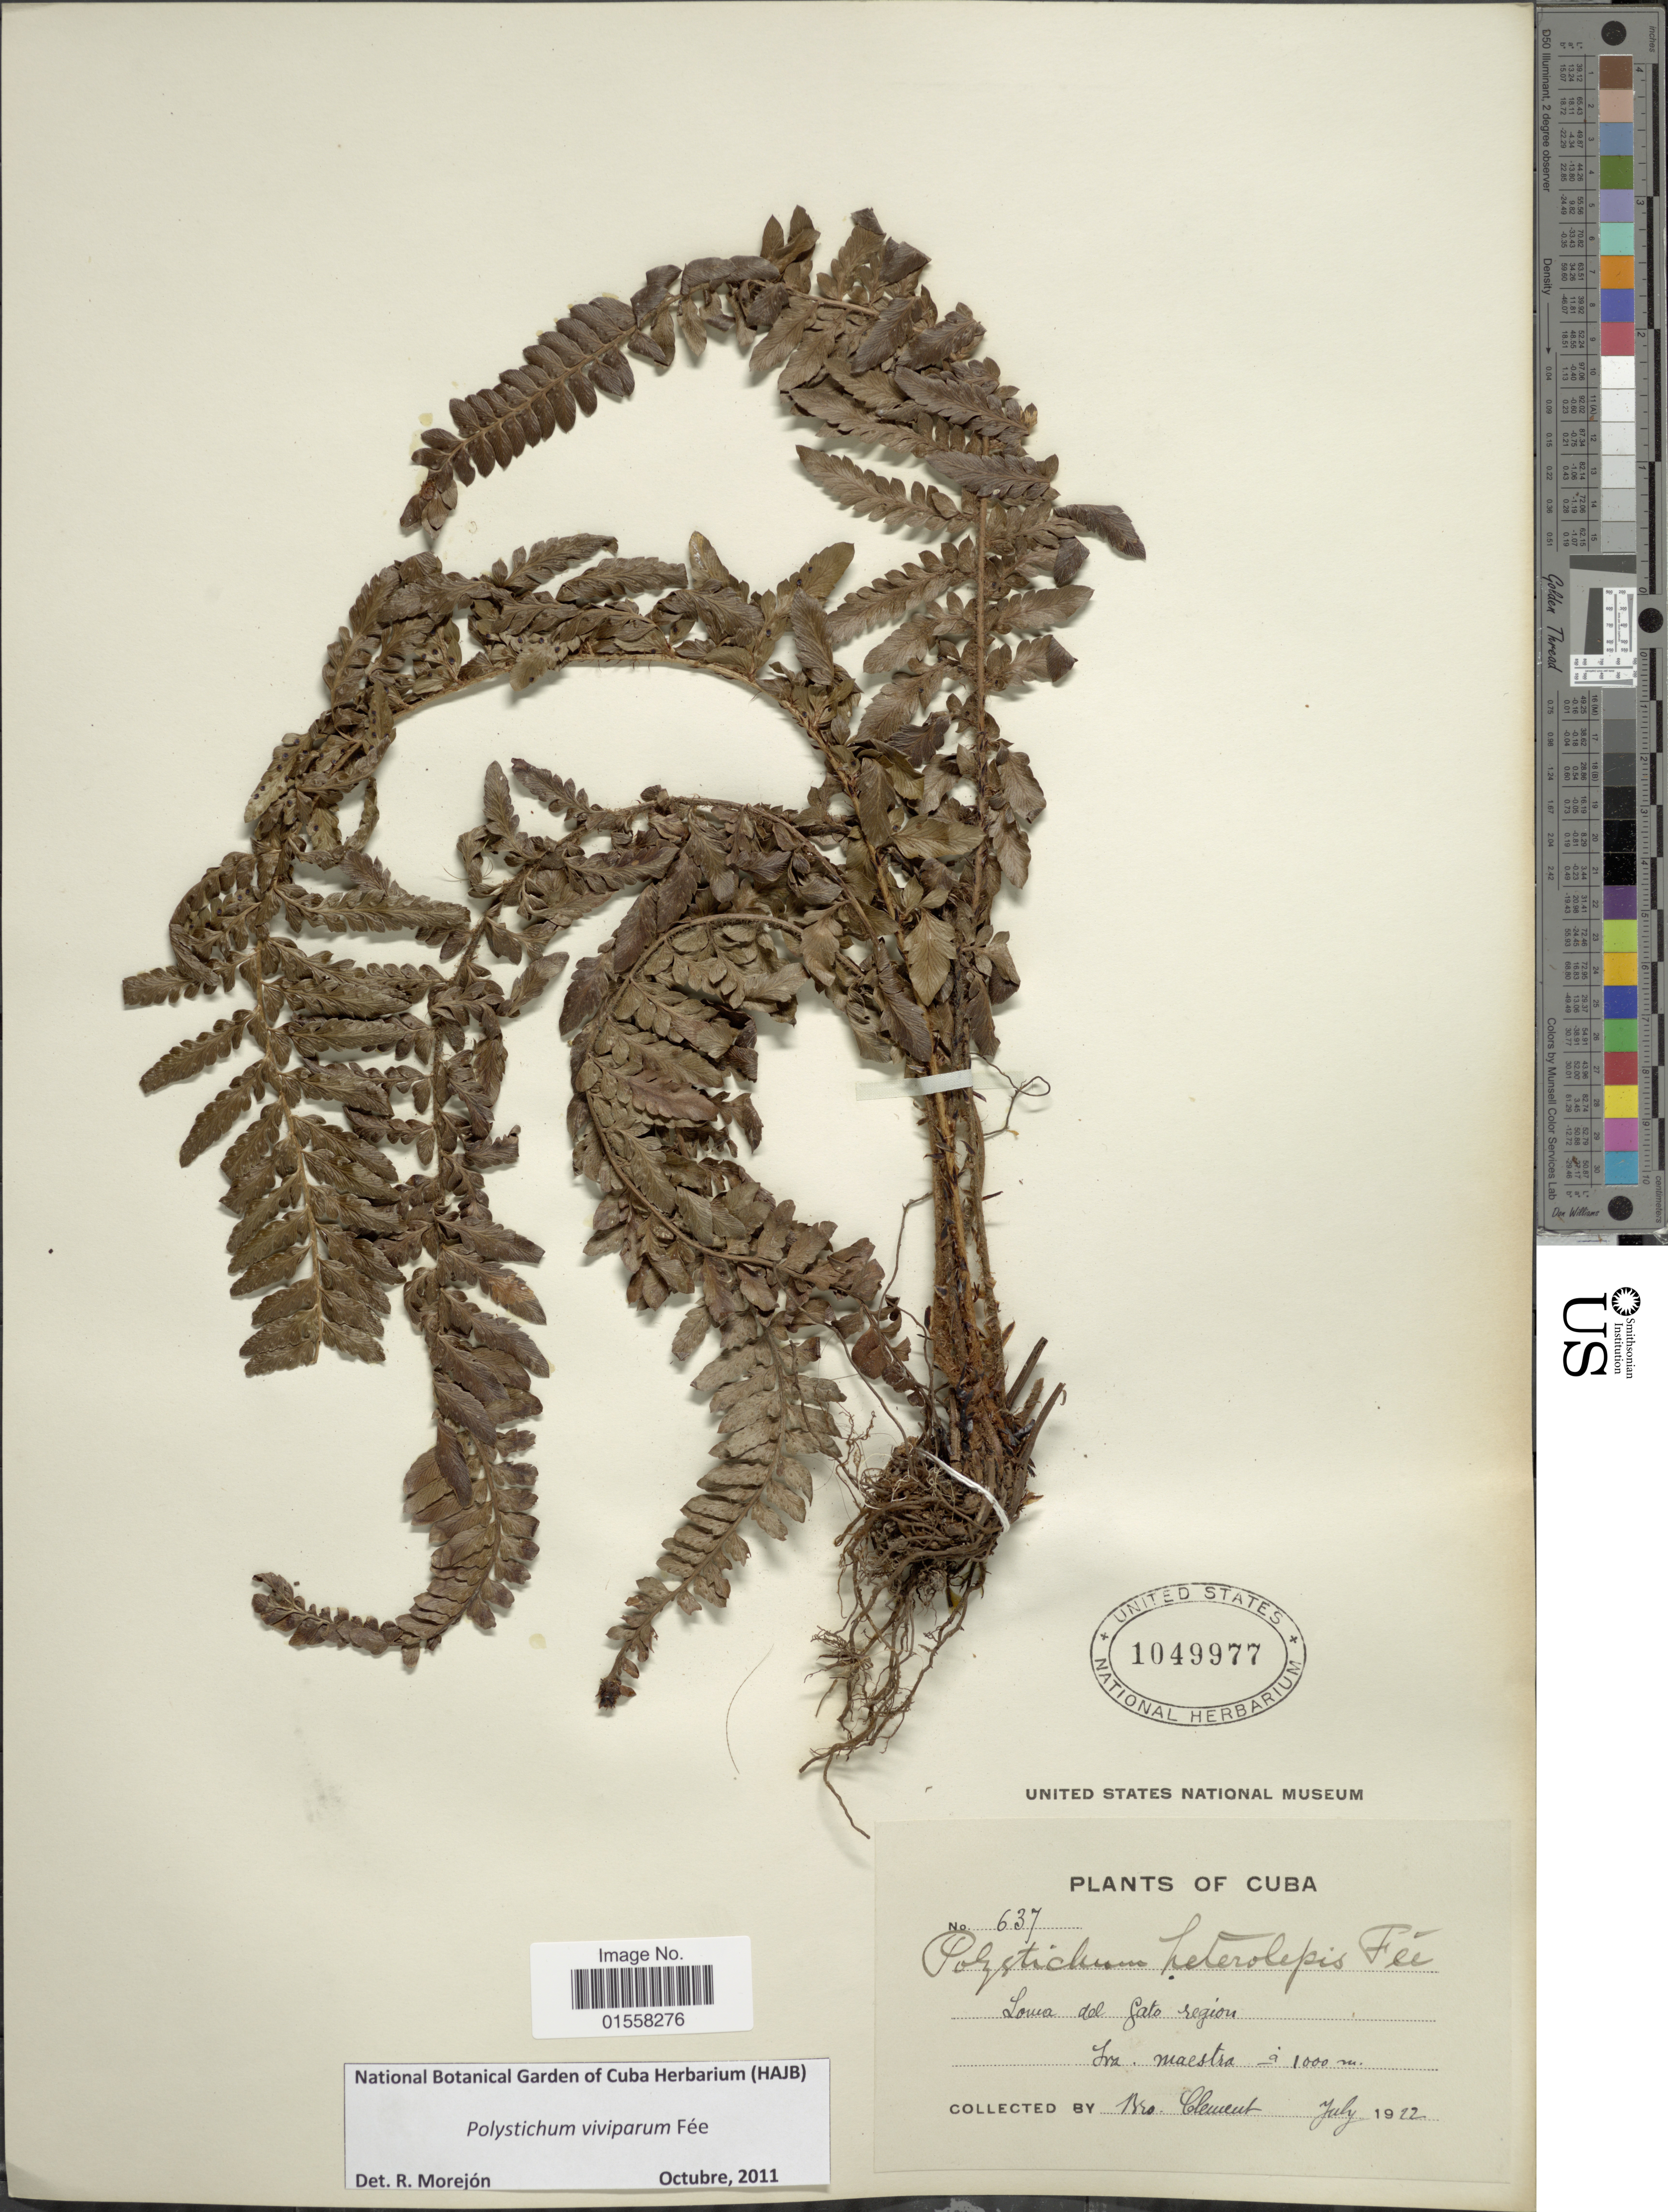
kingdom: Plantae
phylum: Tracheophyta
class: Polypodiopsida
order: Polypodiales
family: Dryopteridaceae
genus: Polystichum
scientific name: Polystichum viviparum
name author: Fée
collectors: B. Clement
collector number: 637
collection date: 1922-07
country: Cuba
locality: Cuba. Loma del Gato region, Sra. Meastra.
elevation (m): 1000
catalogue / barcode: US 1049977